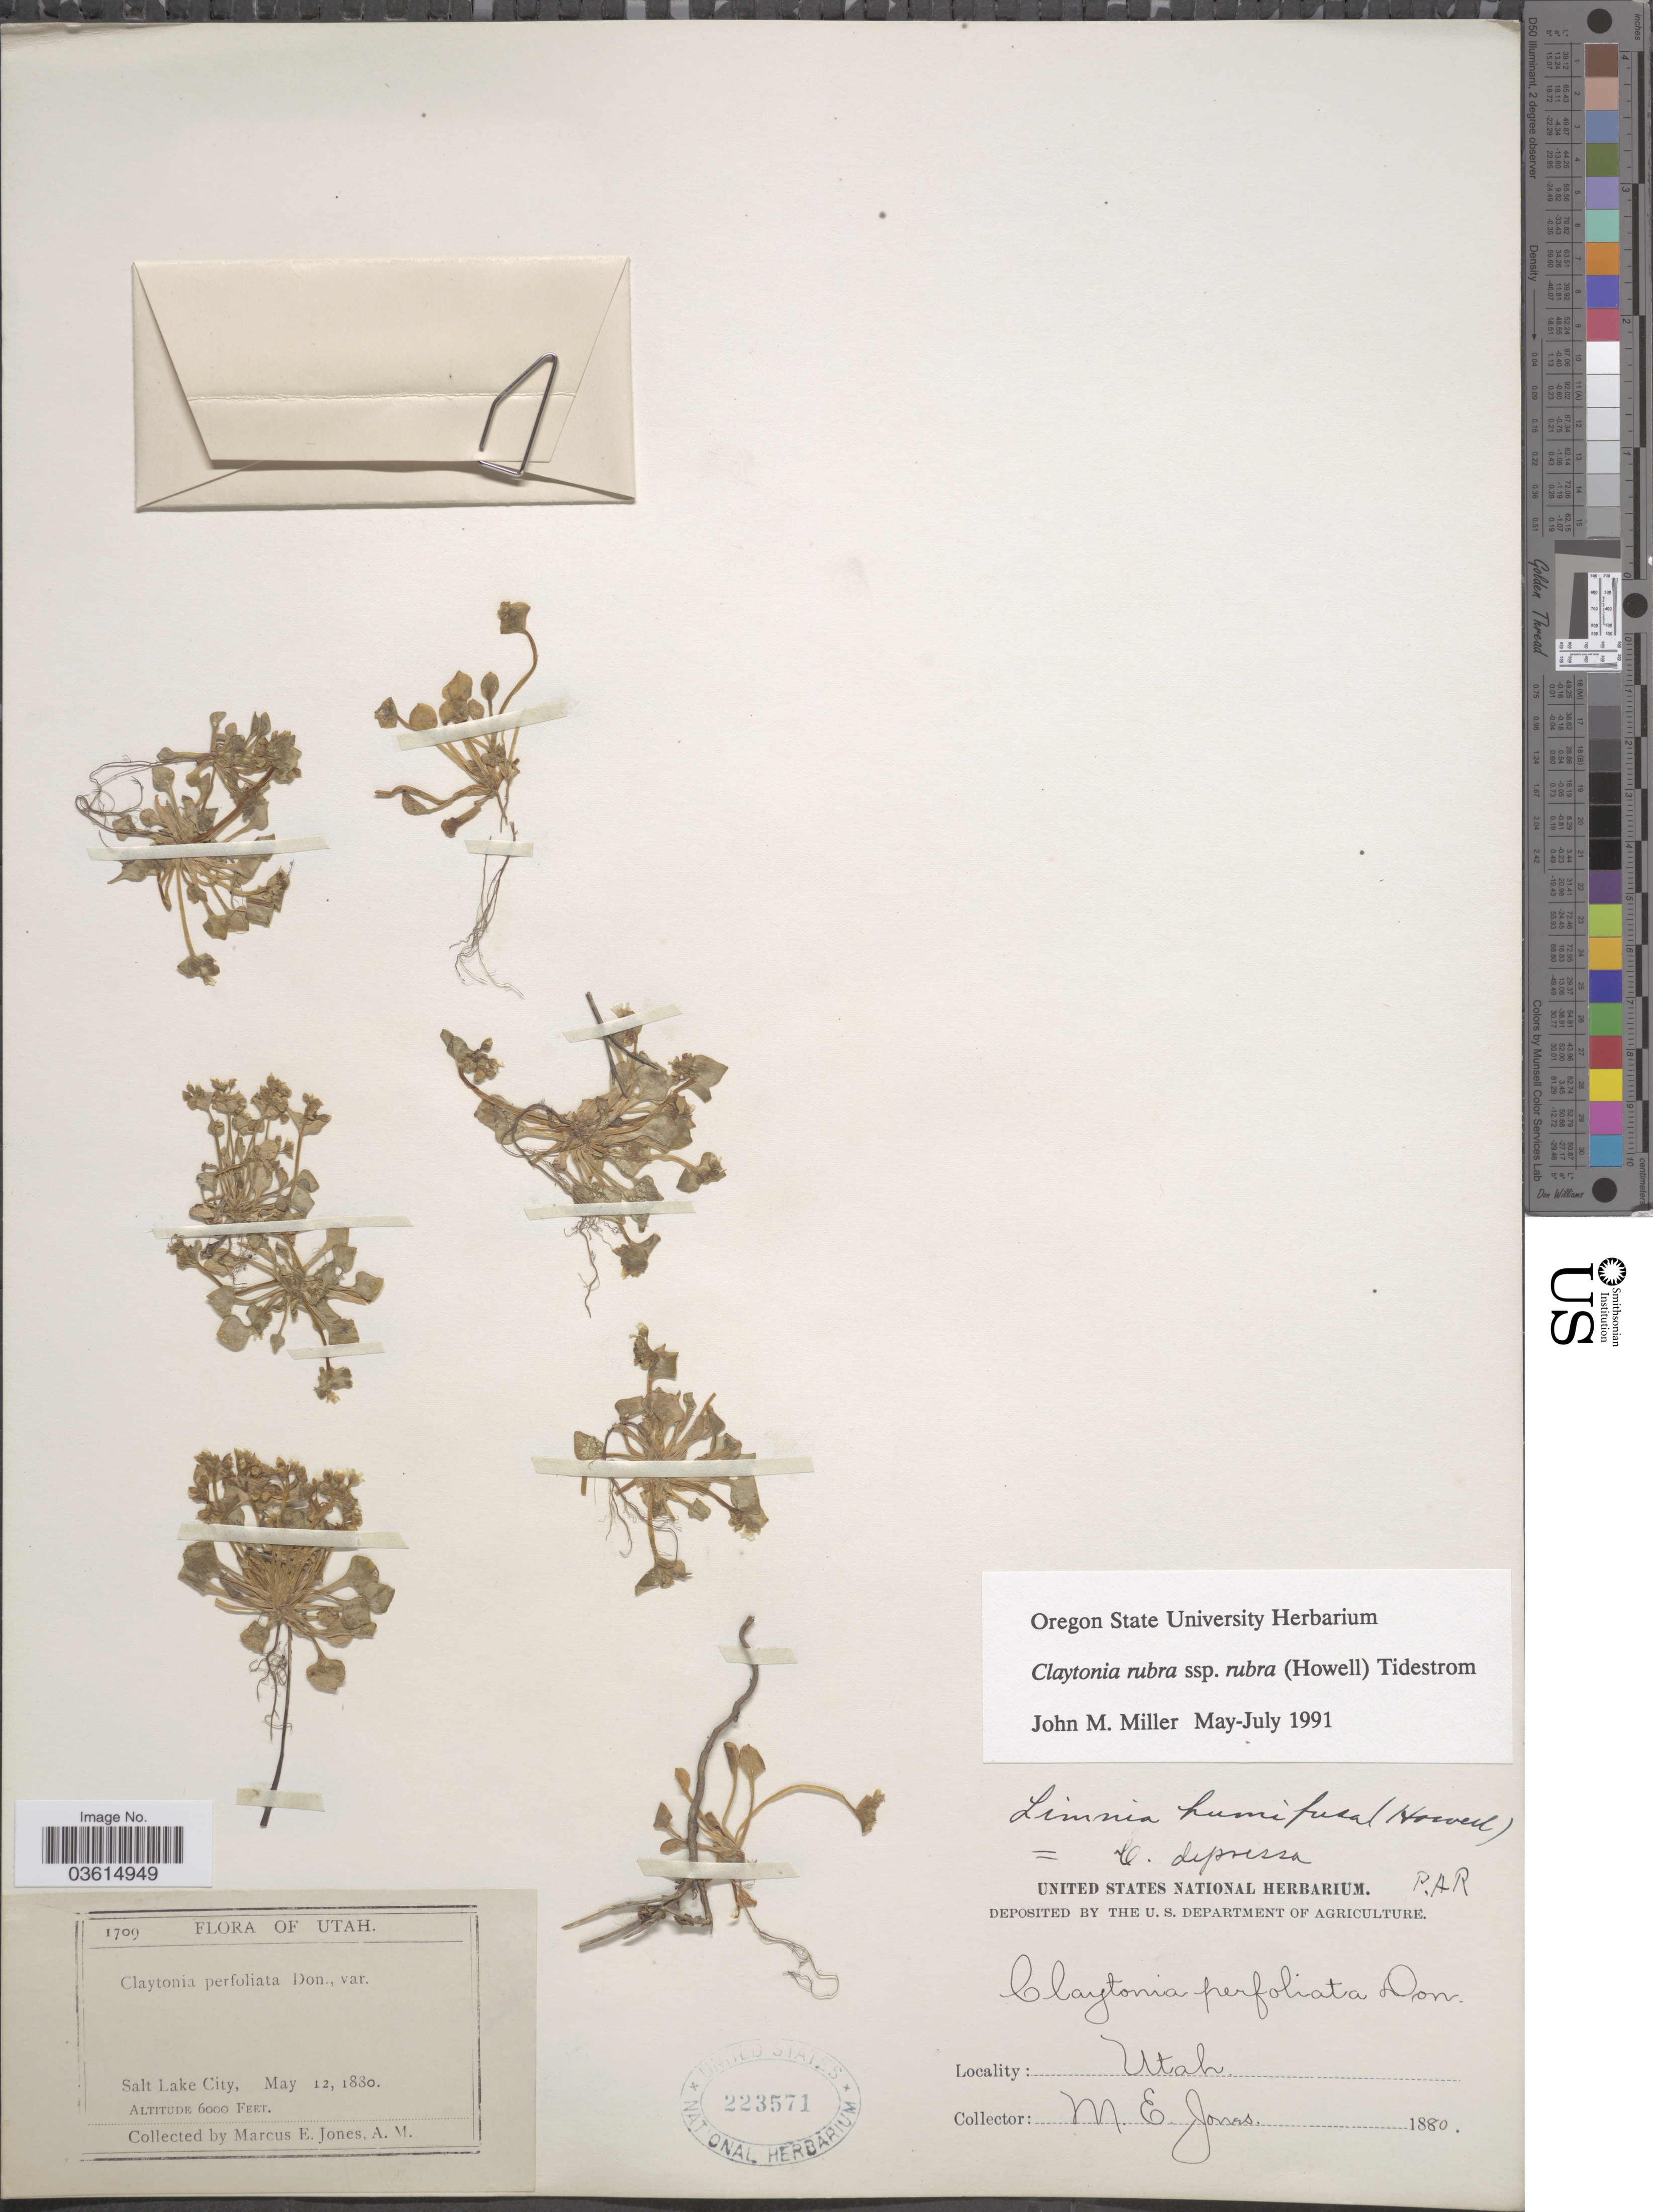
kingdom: Plantae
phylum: Tracheophyta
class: Magnoliopsida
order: Caryophyllales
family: Montiaceae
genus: Claytonia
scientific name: Claytonia rubra subsp. rubra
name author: (Howell) Tidestr.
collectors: M. E. Jones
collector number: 1709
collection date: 1880-05-12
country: United States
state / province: Utah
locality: Salt Lake City.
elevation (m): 1829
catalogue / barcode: US 223571